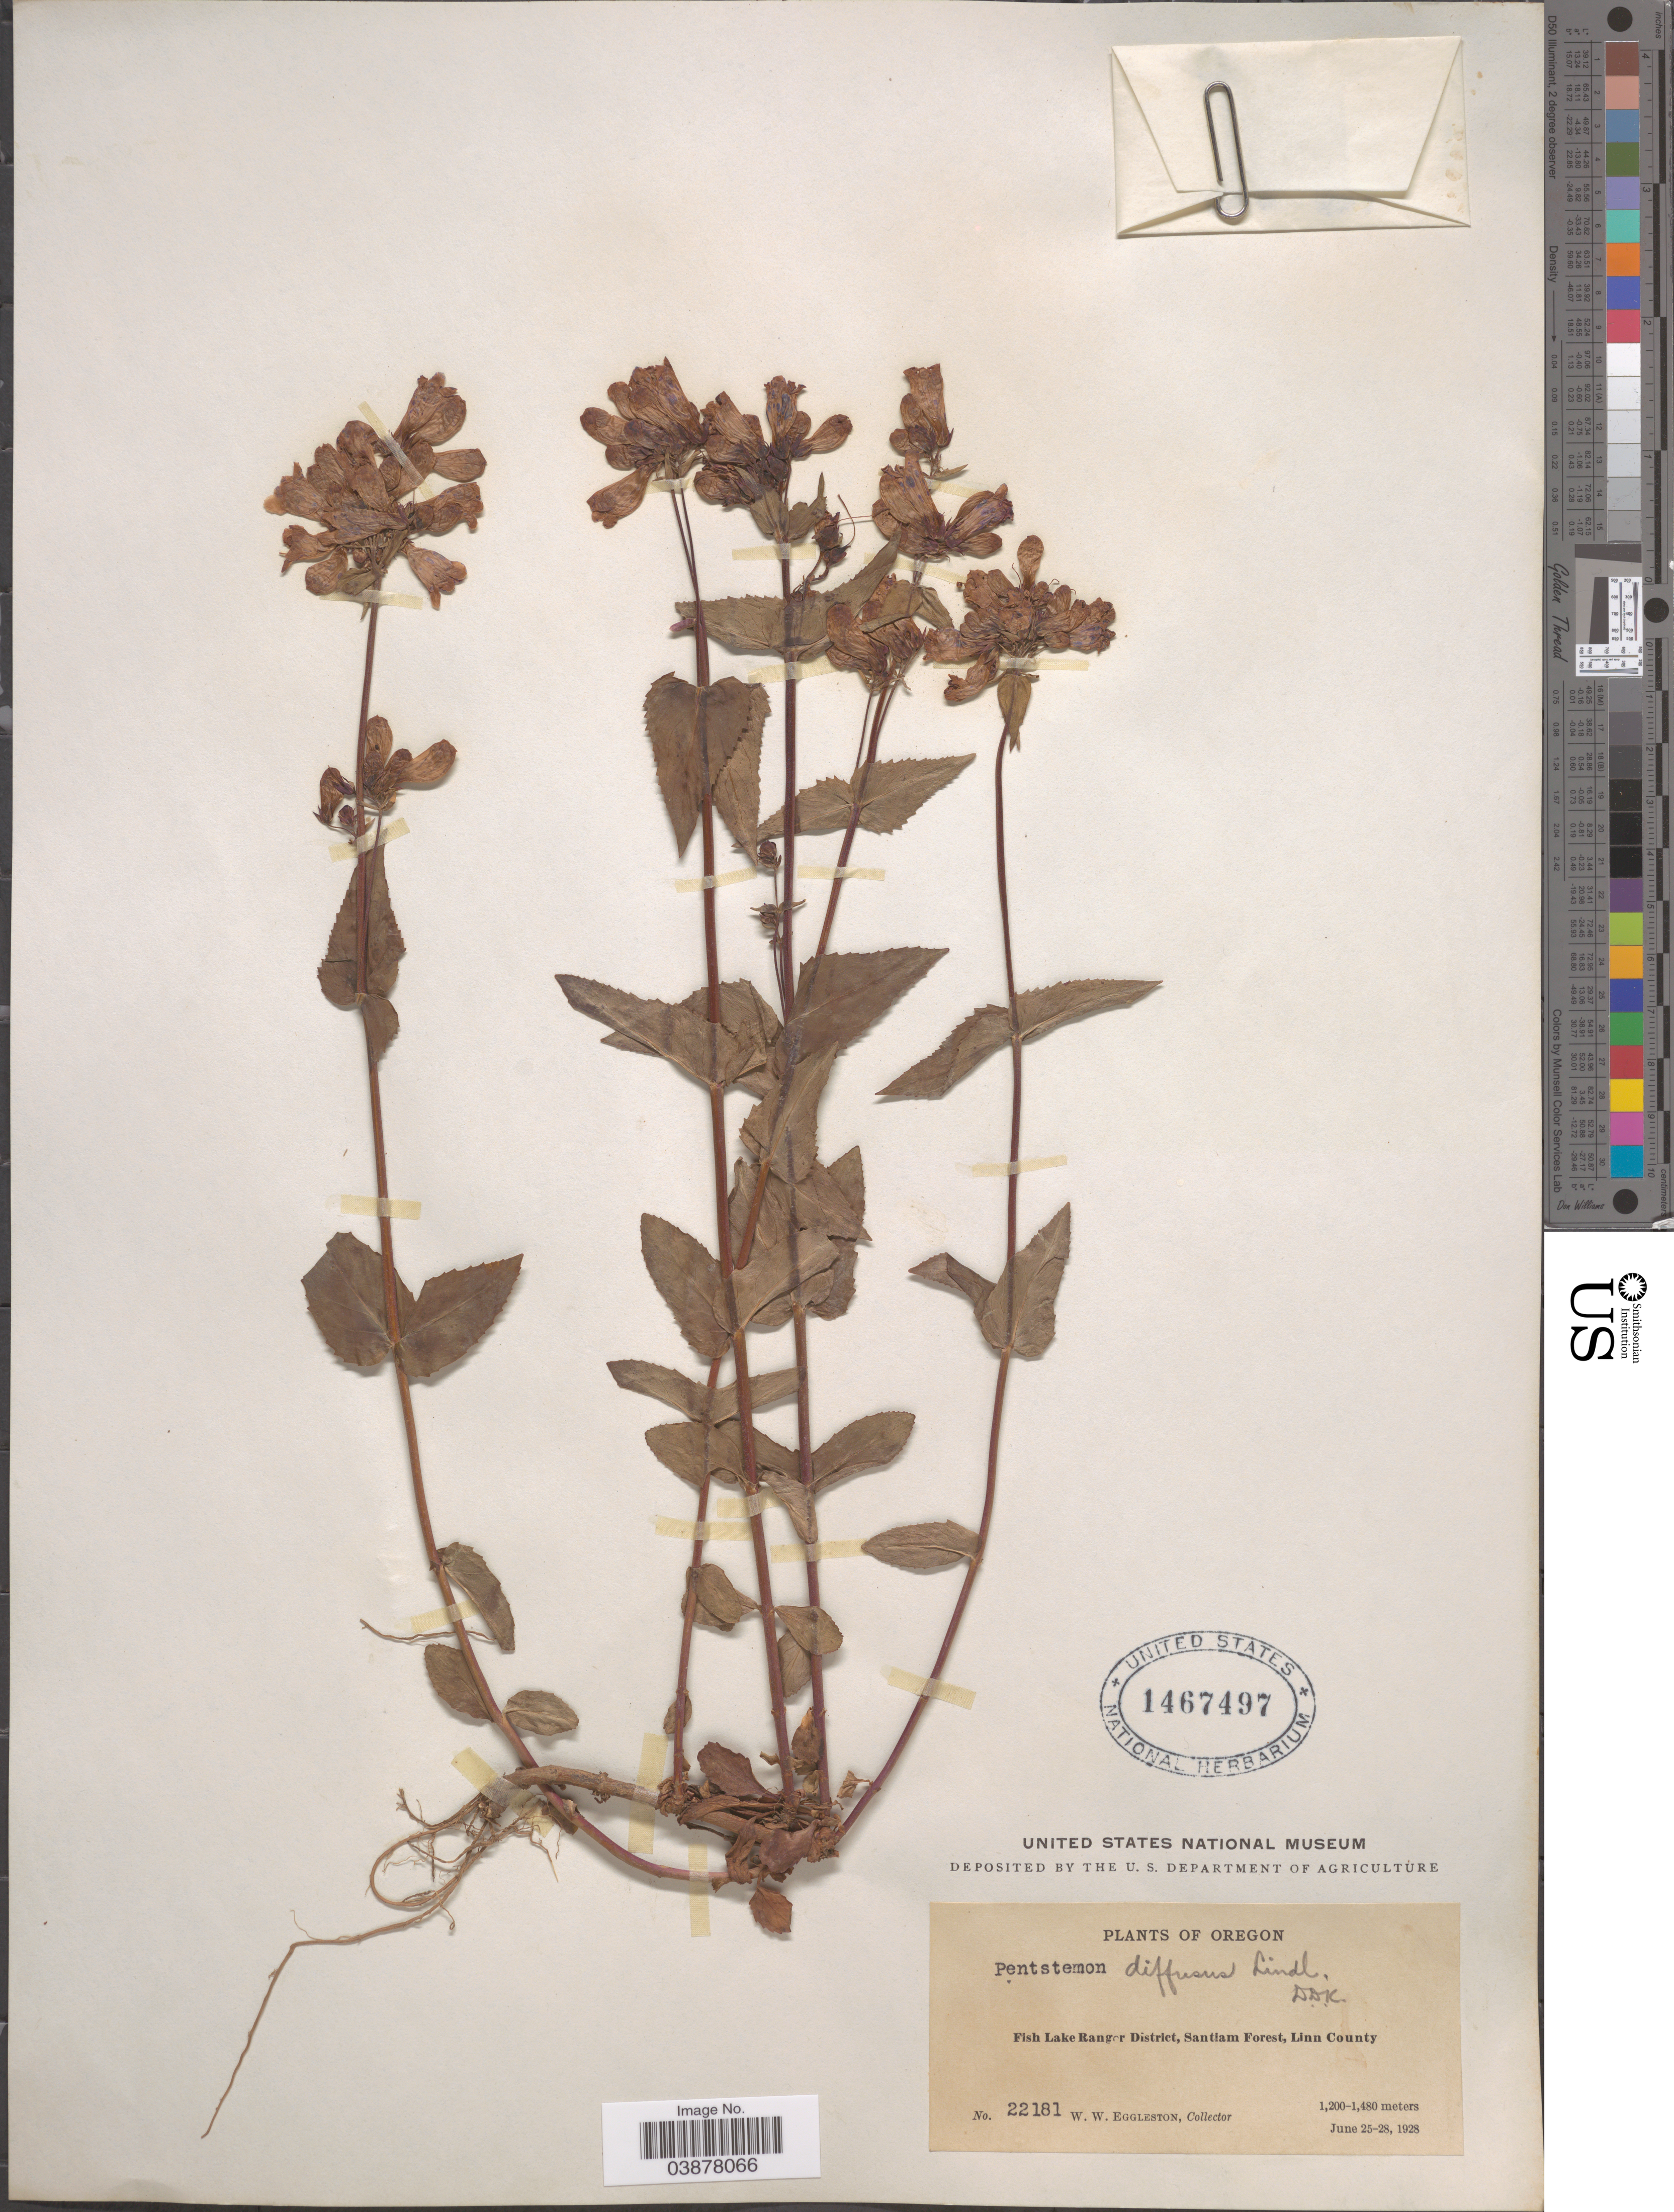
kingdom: Plantae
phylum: Tracheophyta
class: Magnoliopsida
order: Lamiales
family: Plantaginaceae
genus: Penstemon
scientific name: Penstemon serrulatus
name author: Menzies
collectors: W. W. Eggleston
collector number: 22181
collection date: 1928-06-25/1928-06-28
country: United States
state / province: Oregon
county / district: Linn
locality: Fish Lake Ranger District, Santiam Forest, Linn County.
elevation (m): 1200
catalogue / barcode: US 1467497